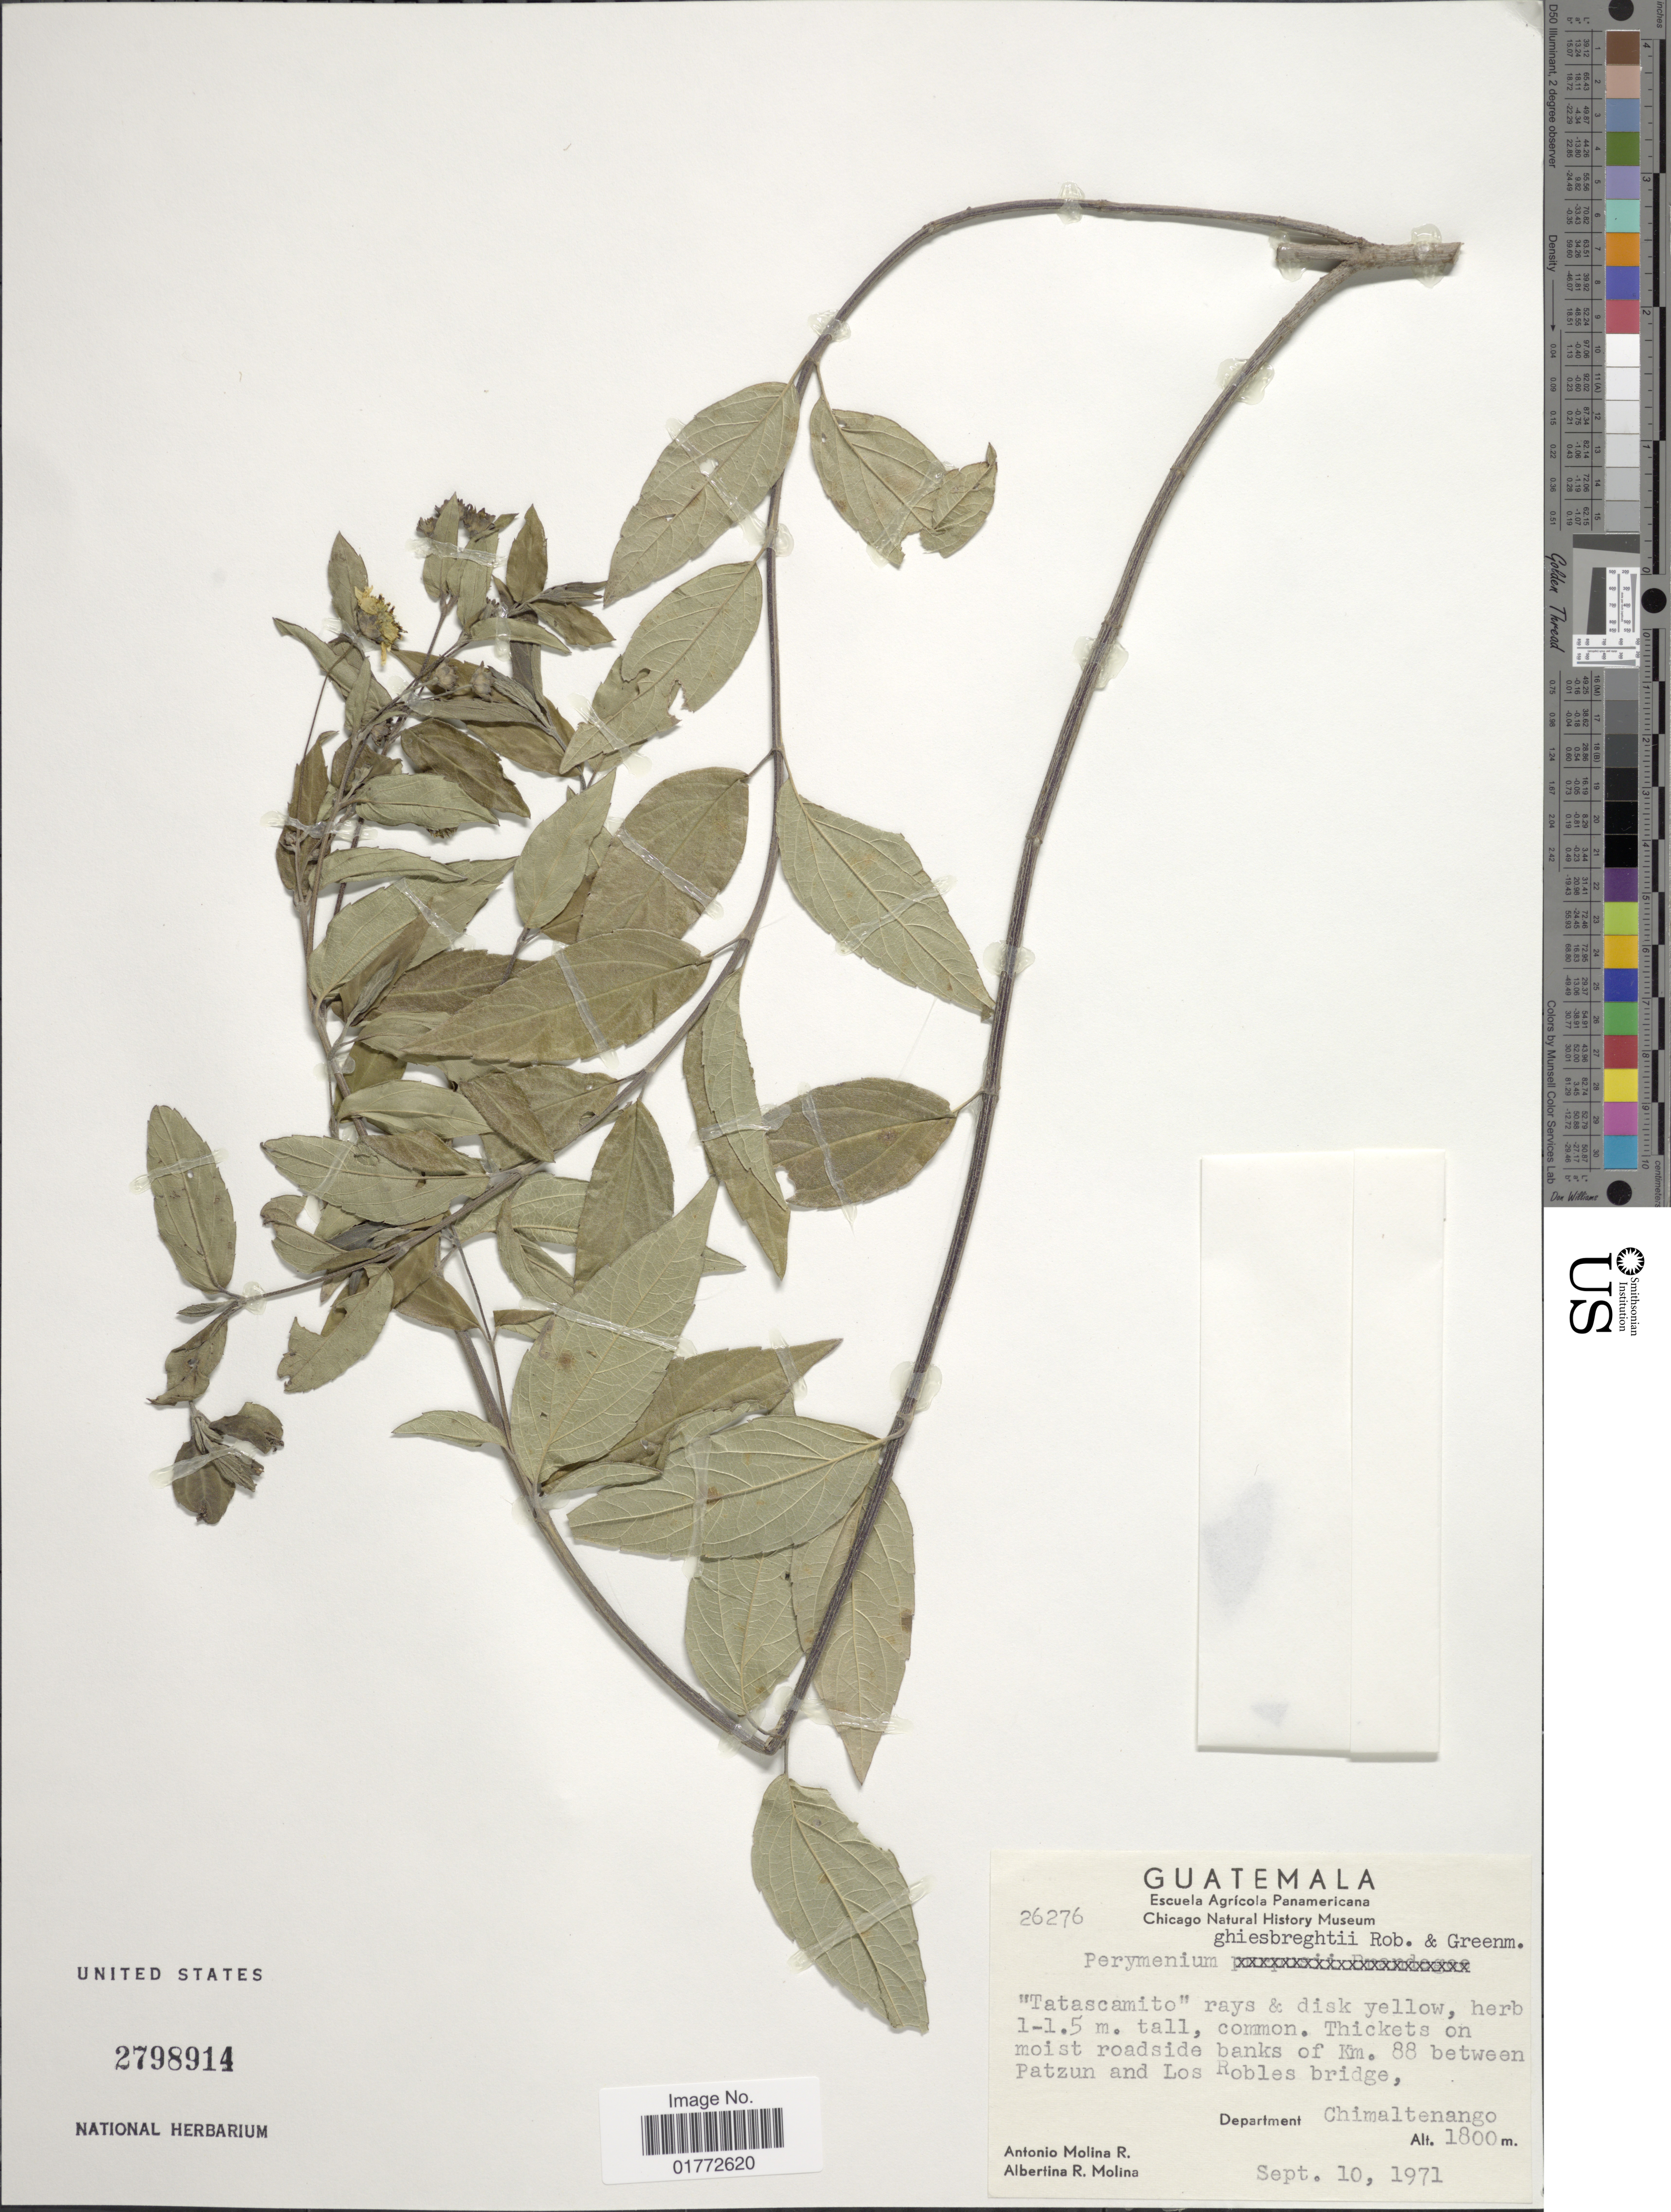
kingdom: Plantae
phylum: Tracheophyta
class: Magnoliopsida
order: Asterales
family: Asteraceae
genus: Perymenium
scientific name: Perymenium ghiesbreghtii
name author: B.L. Rob. & Greenm.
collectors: A. Molina R. & A. R. Molina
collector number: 26276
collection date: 1971-09-10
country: Guatemala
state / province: Chimaltenango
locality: Thickets on moist roadside banks of km. 88 between Patzun and Los Robles bridge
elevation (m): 1800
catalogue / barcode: US 2798914